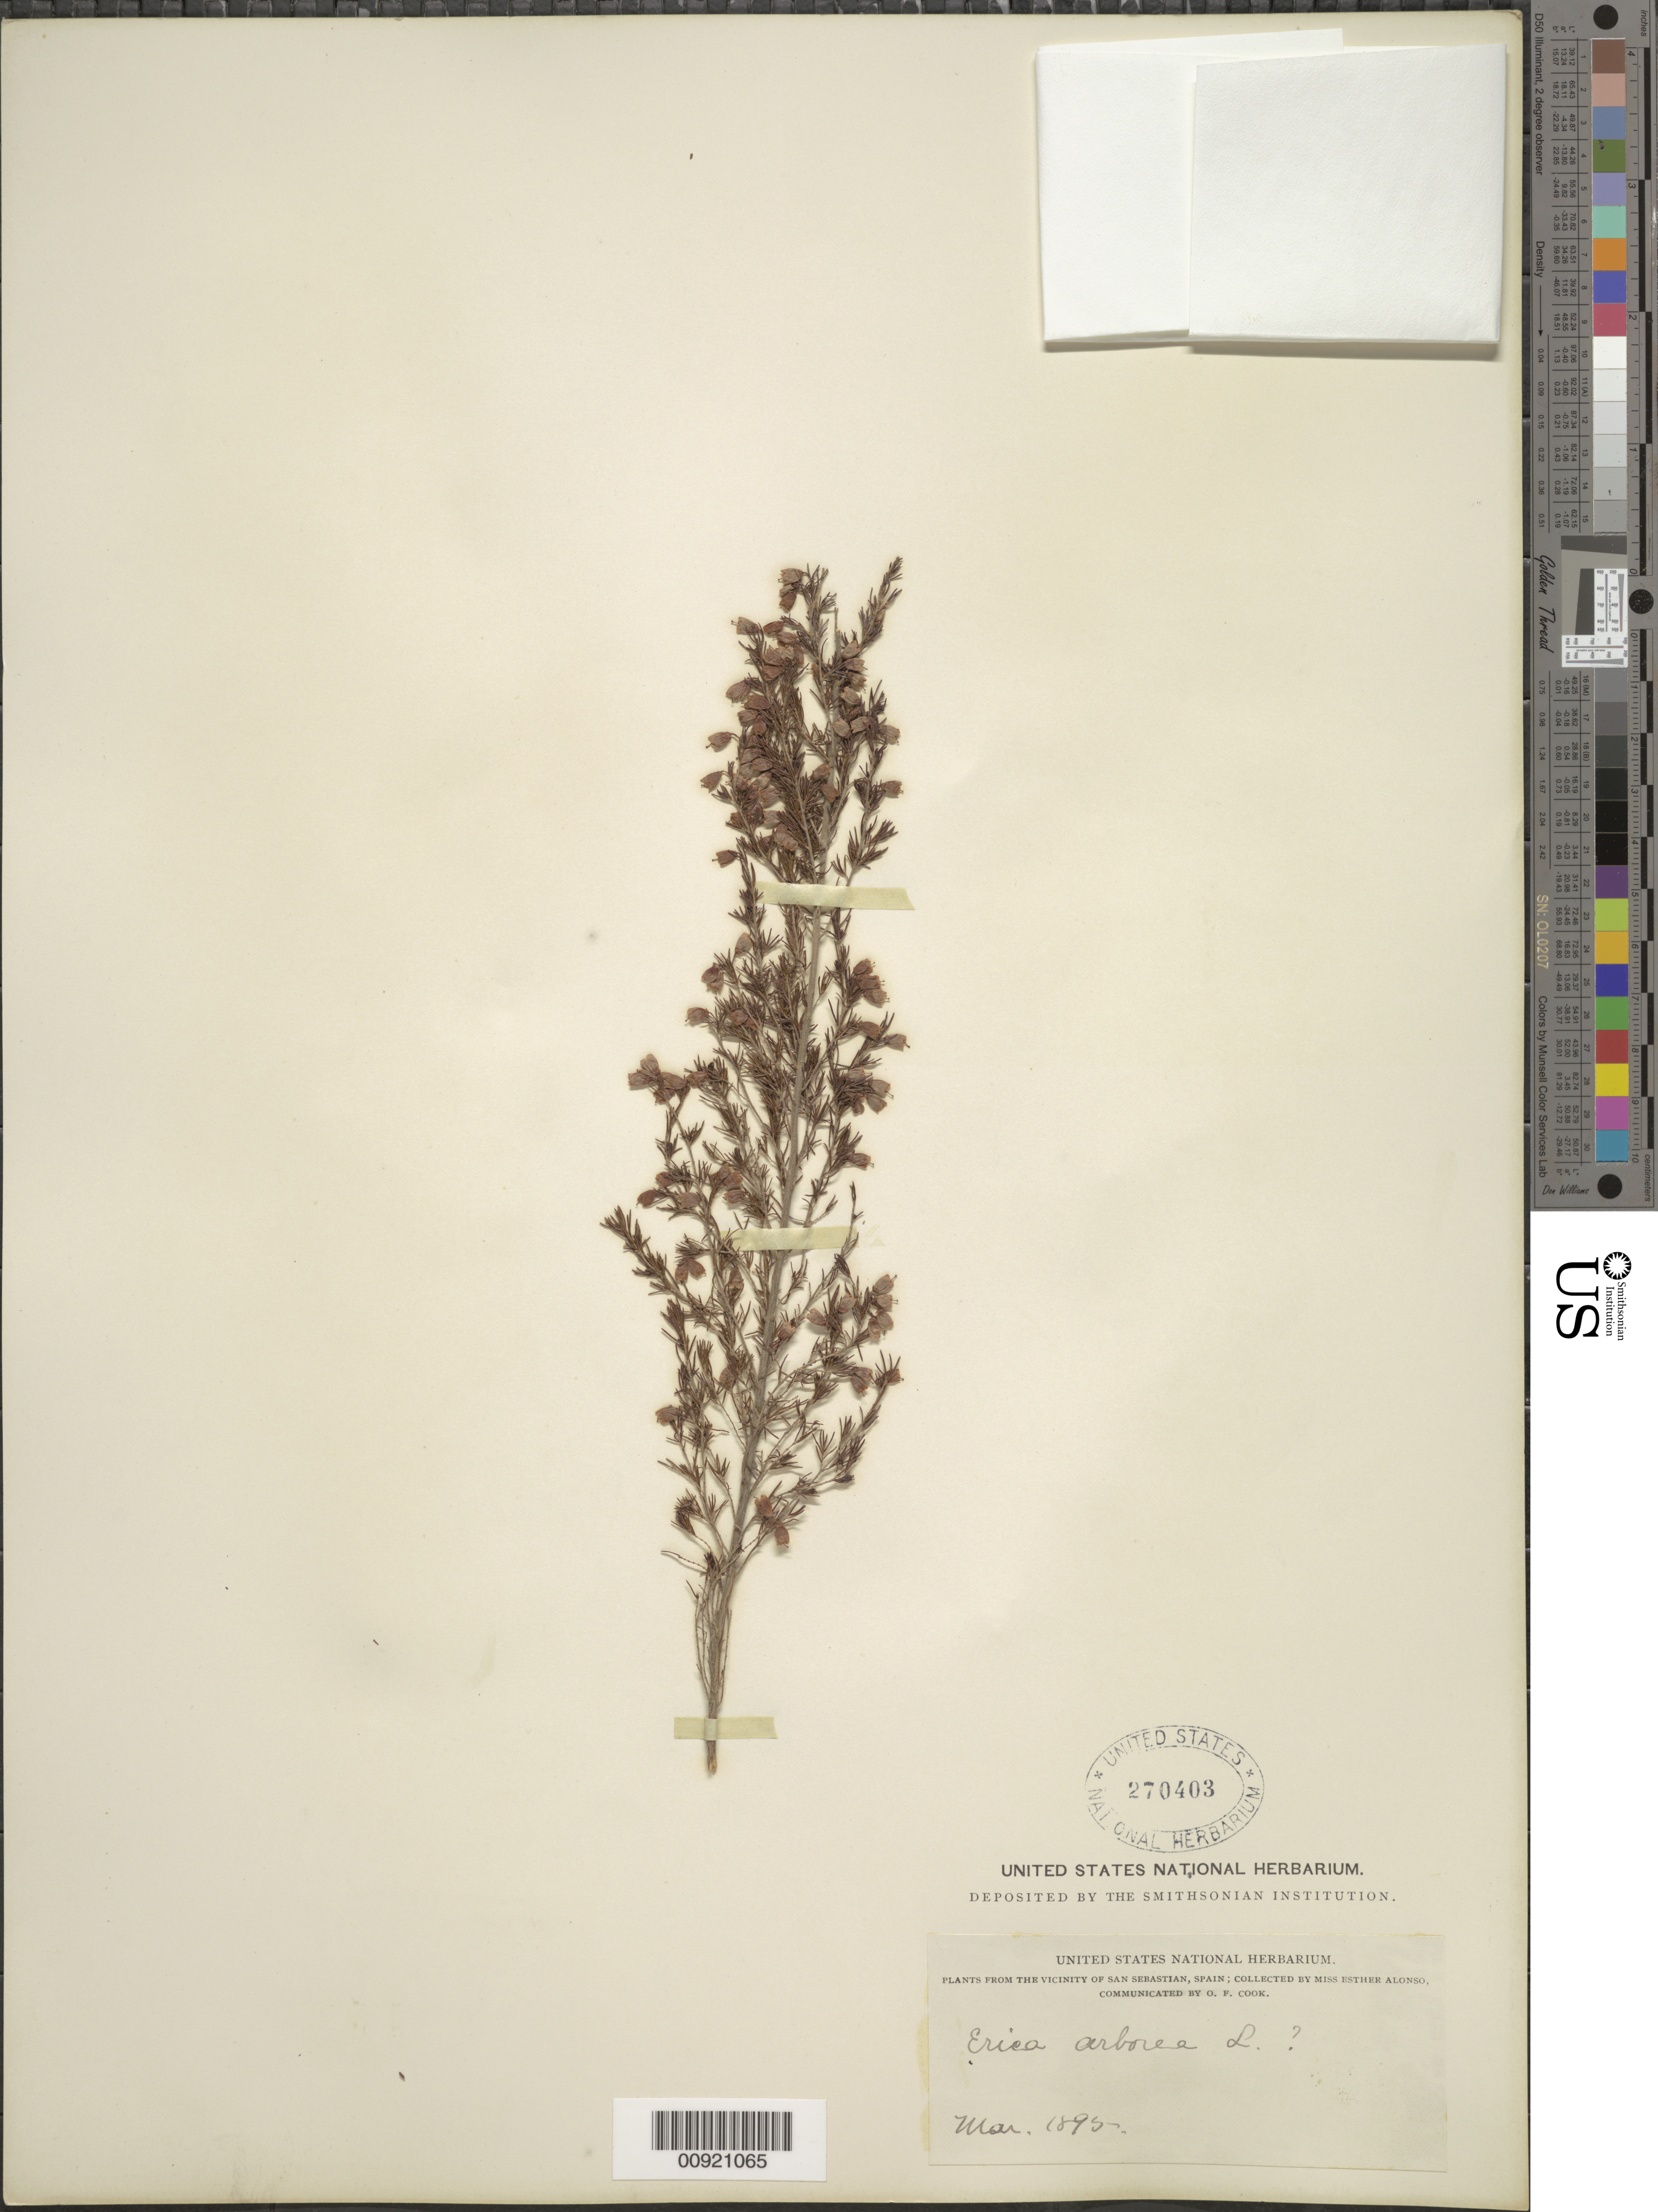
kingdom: Plantae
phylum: Tracheophyta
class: Magnoliopsida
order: Ericales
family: Ericaceae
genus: Erica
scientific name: Erica arborea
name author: L.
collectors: E. Alonso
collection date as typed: Mar 1895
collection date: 1895-03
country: Spain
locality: Vicinity of San Sebastian.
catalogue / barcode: US 270403